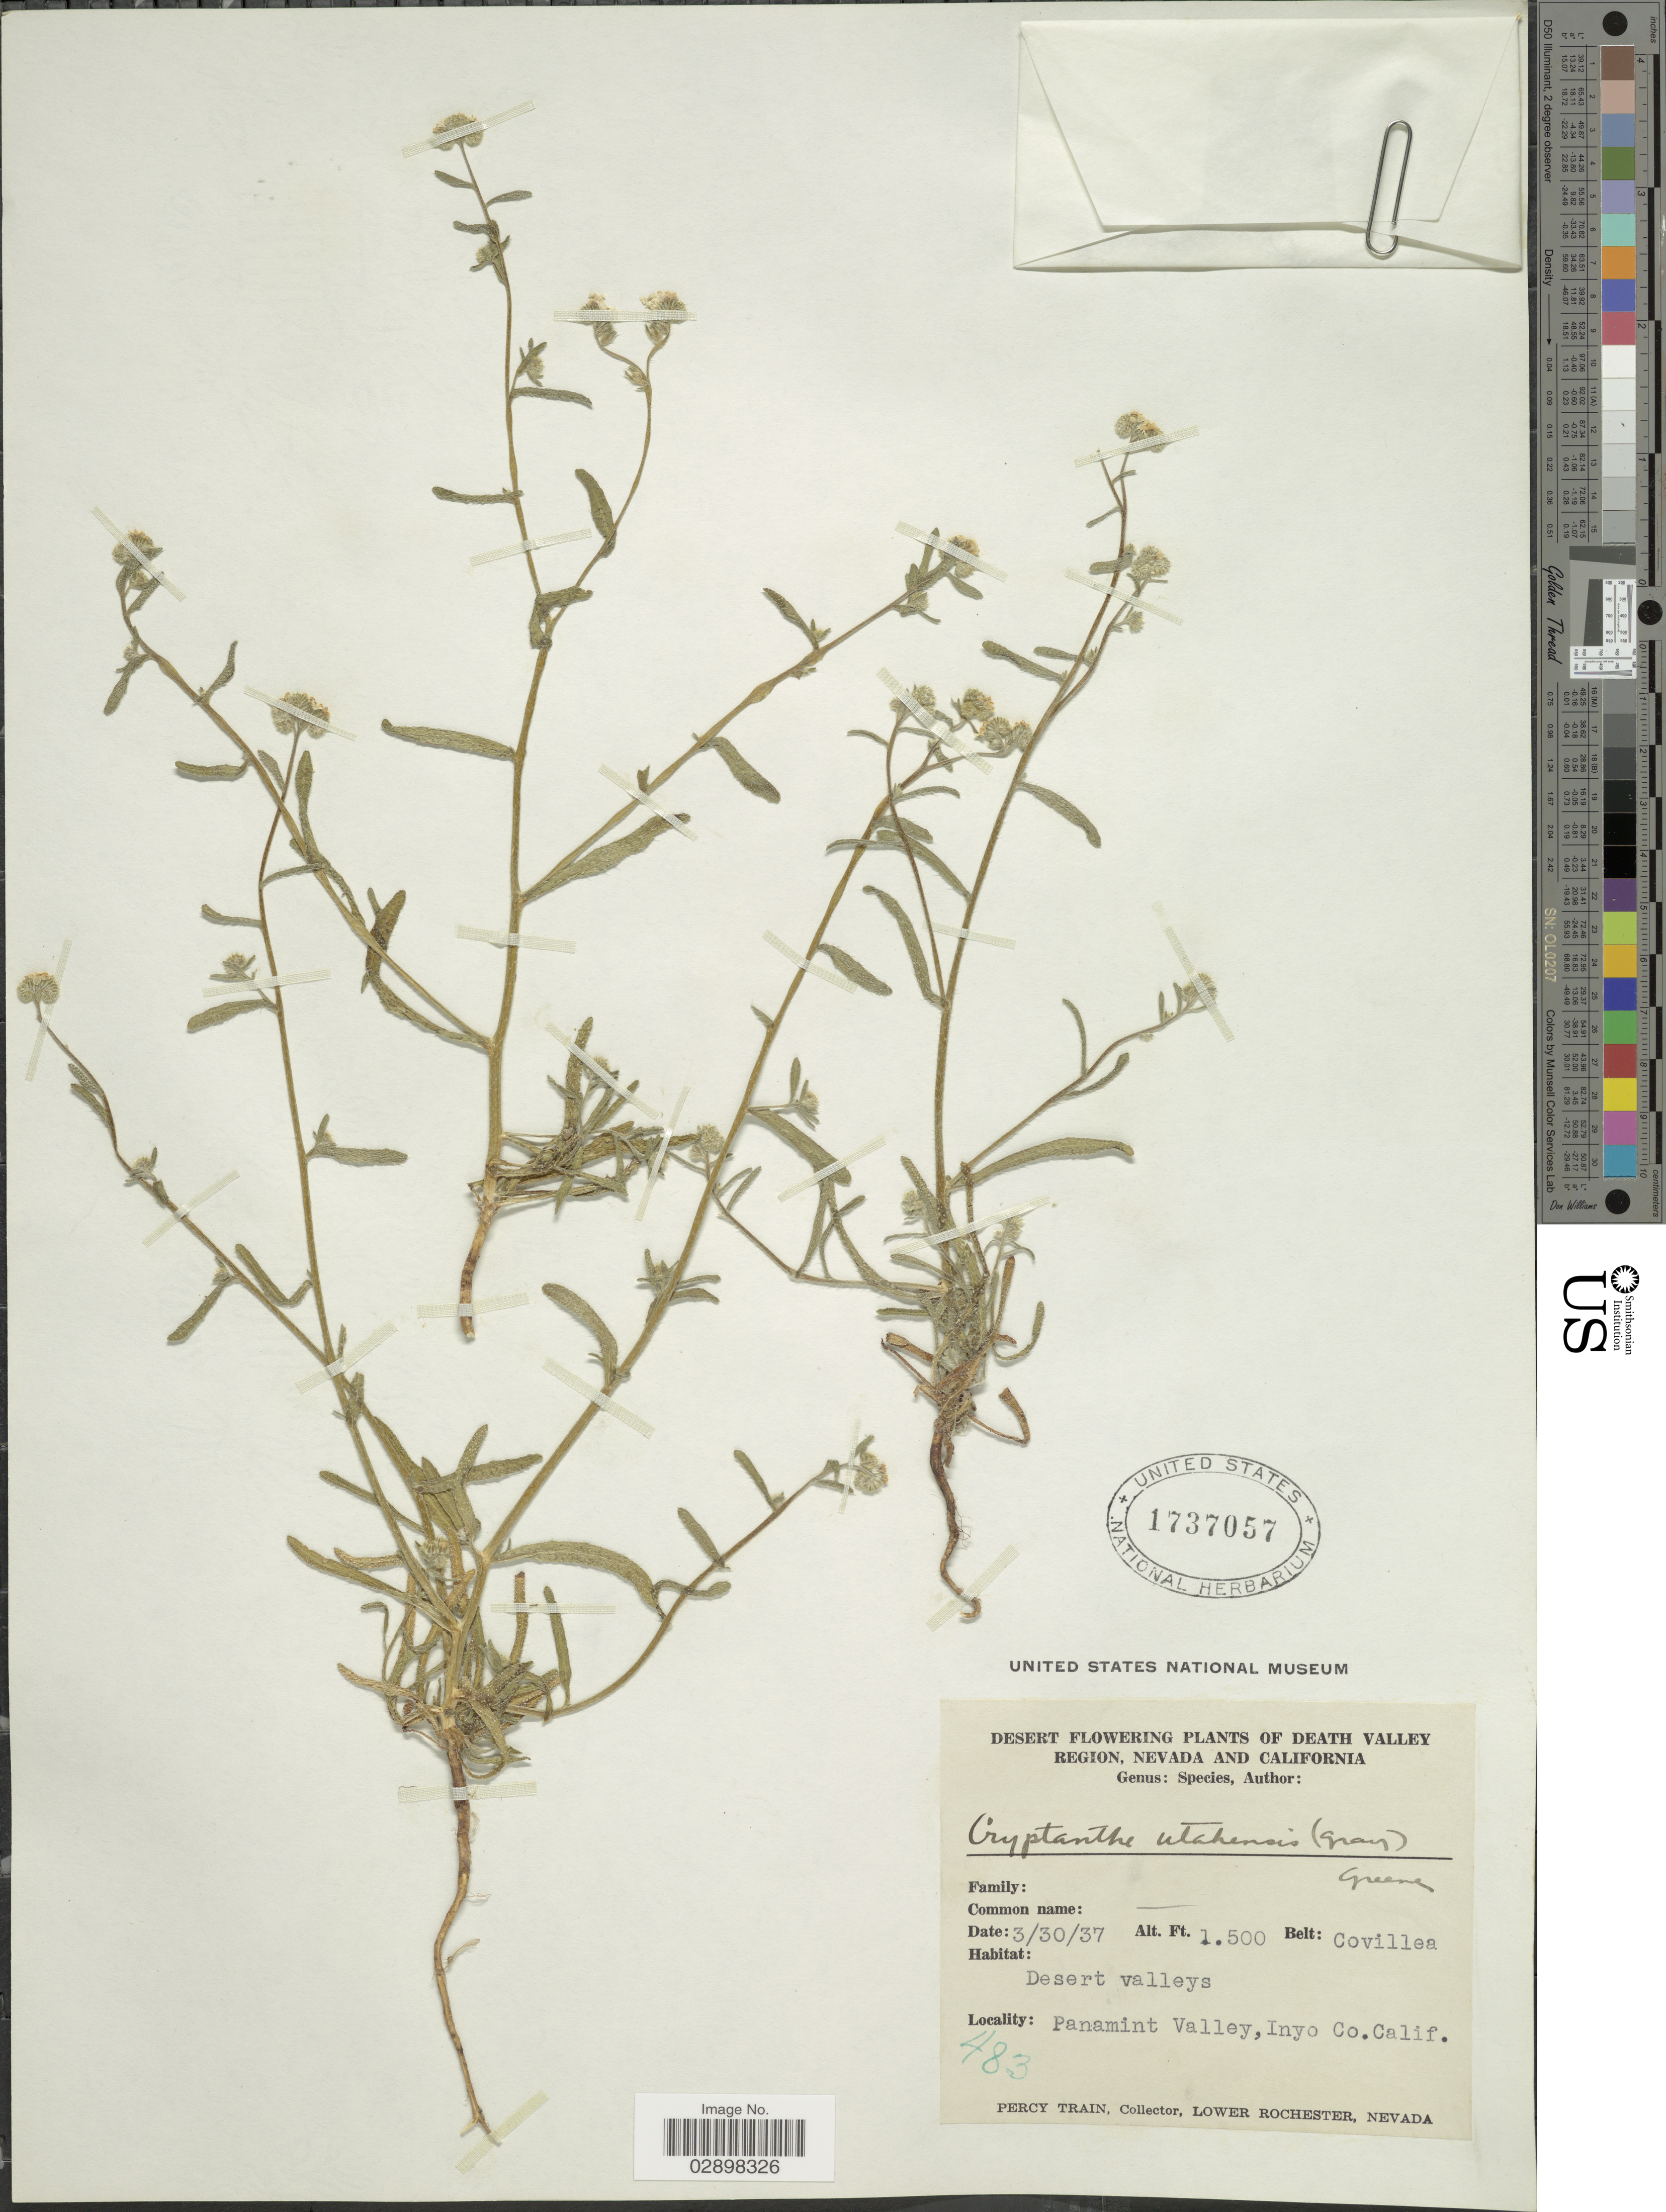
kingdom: Plantae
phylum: Tracheophyta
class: Magnoliopsida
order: Boraginales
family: Boraginaceae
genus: Cryptantha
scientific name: Cryptantha utahensis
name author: (A. Gray) Greene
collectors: P. Train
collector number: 483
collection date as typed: Transcribed d/m/y: 30/3/37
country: United States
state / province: California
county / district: Inyo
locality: Death Valley Region, Desert Valley, Panamint Valley, Inyo Co.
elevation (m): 457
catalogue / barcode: US 1737057